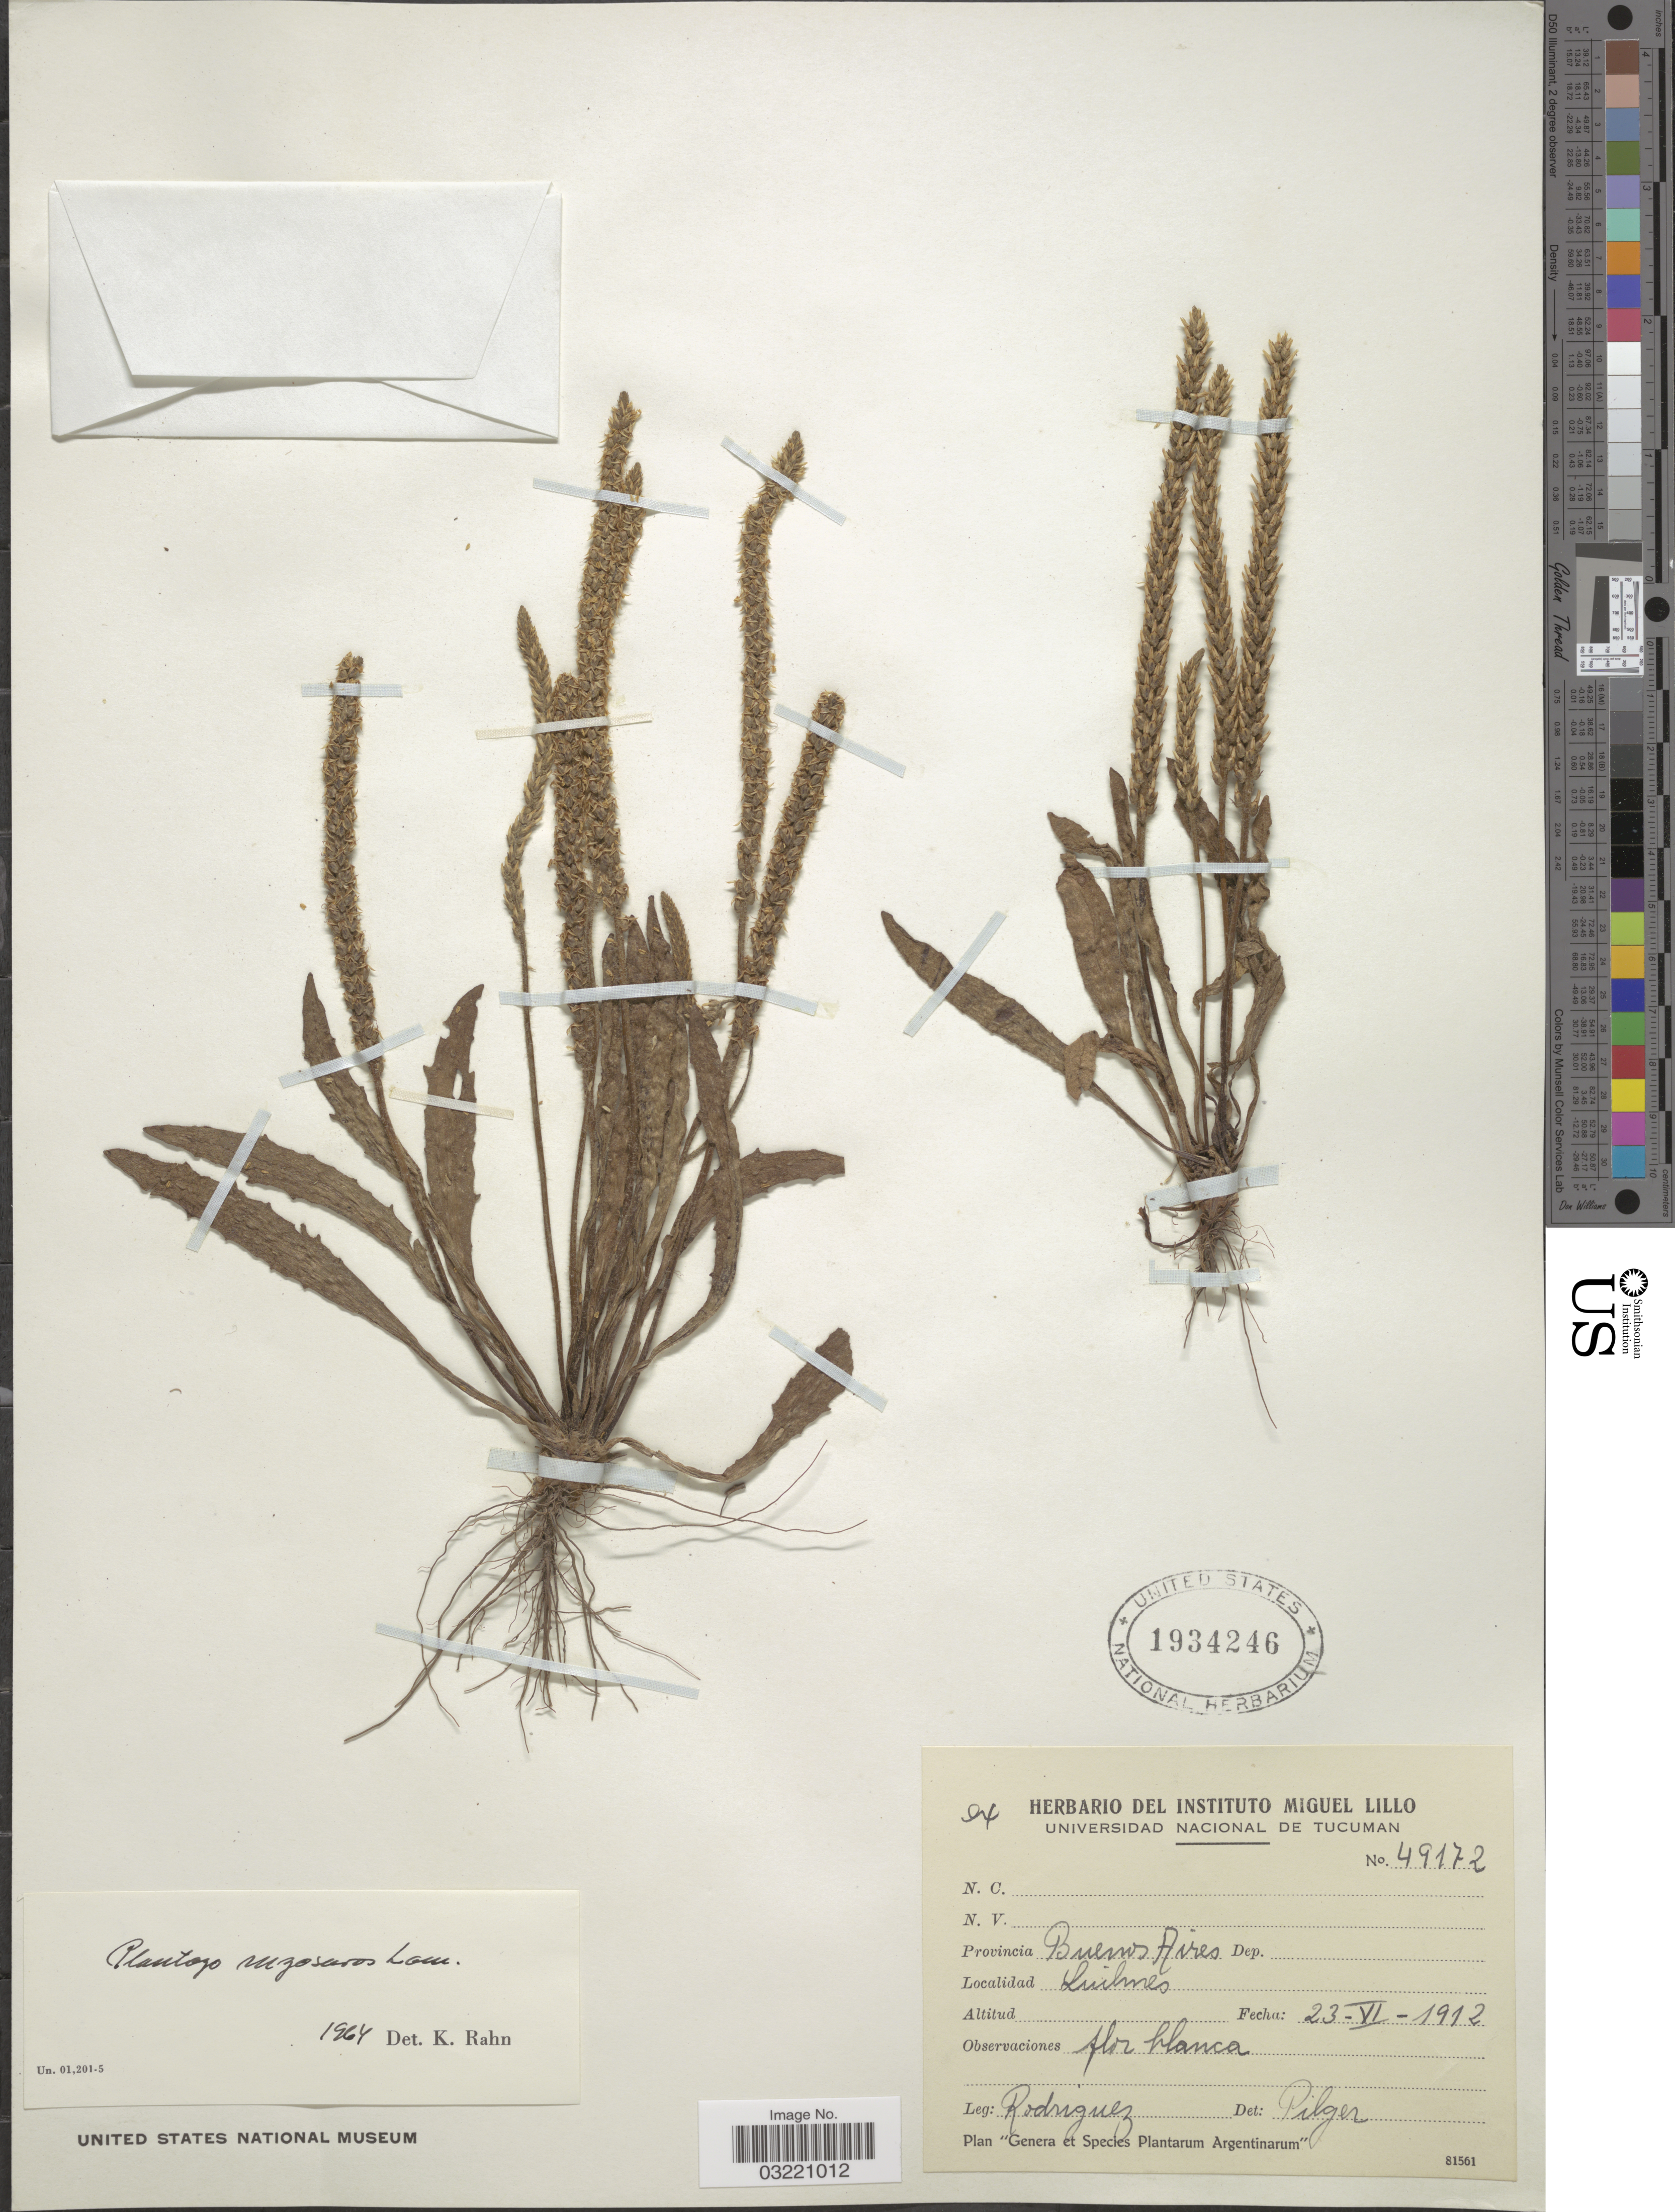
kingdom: Plantae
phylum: Tracheophyta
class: Magnoliopsida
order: Lamiales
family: Plantaginaceae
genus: Plantago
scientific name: Plantago myosuros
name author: Lam.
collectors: Rodriguez, --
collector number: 49172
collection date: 1912-06-23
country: Argentina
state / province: Buenos Aires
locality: Quilmes.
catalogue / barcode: US 1934246